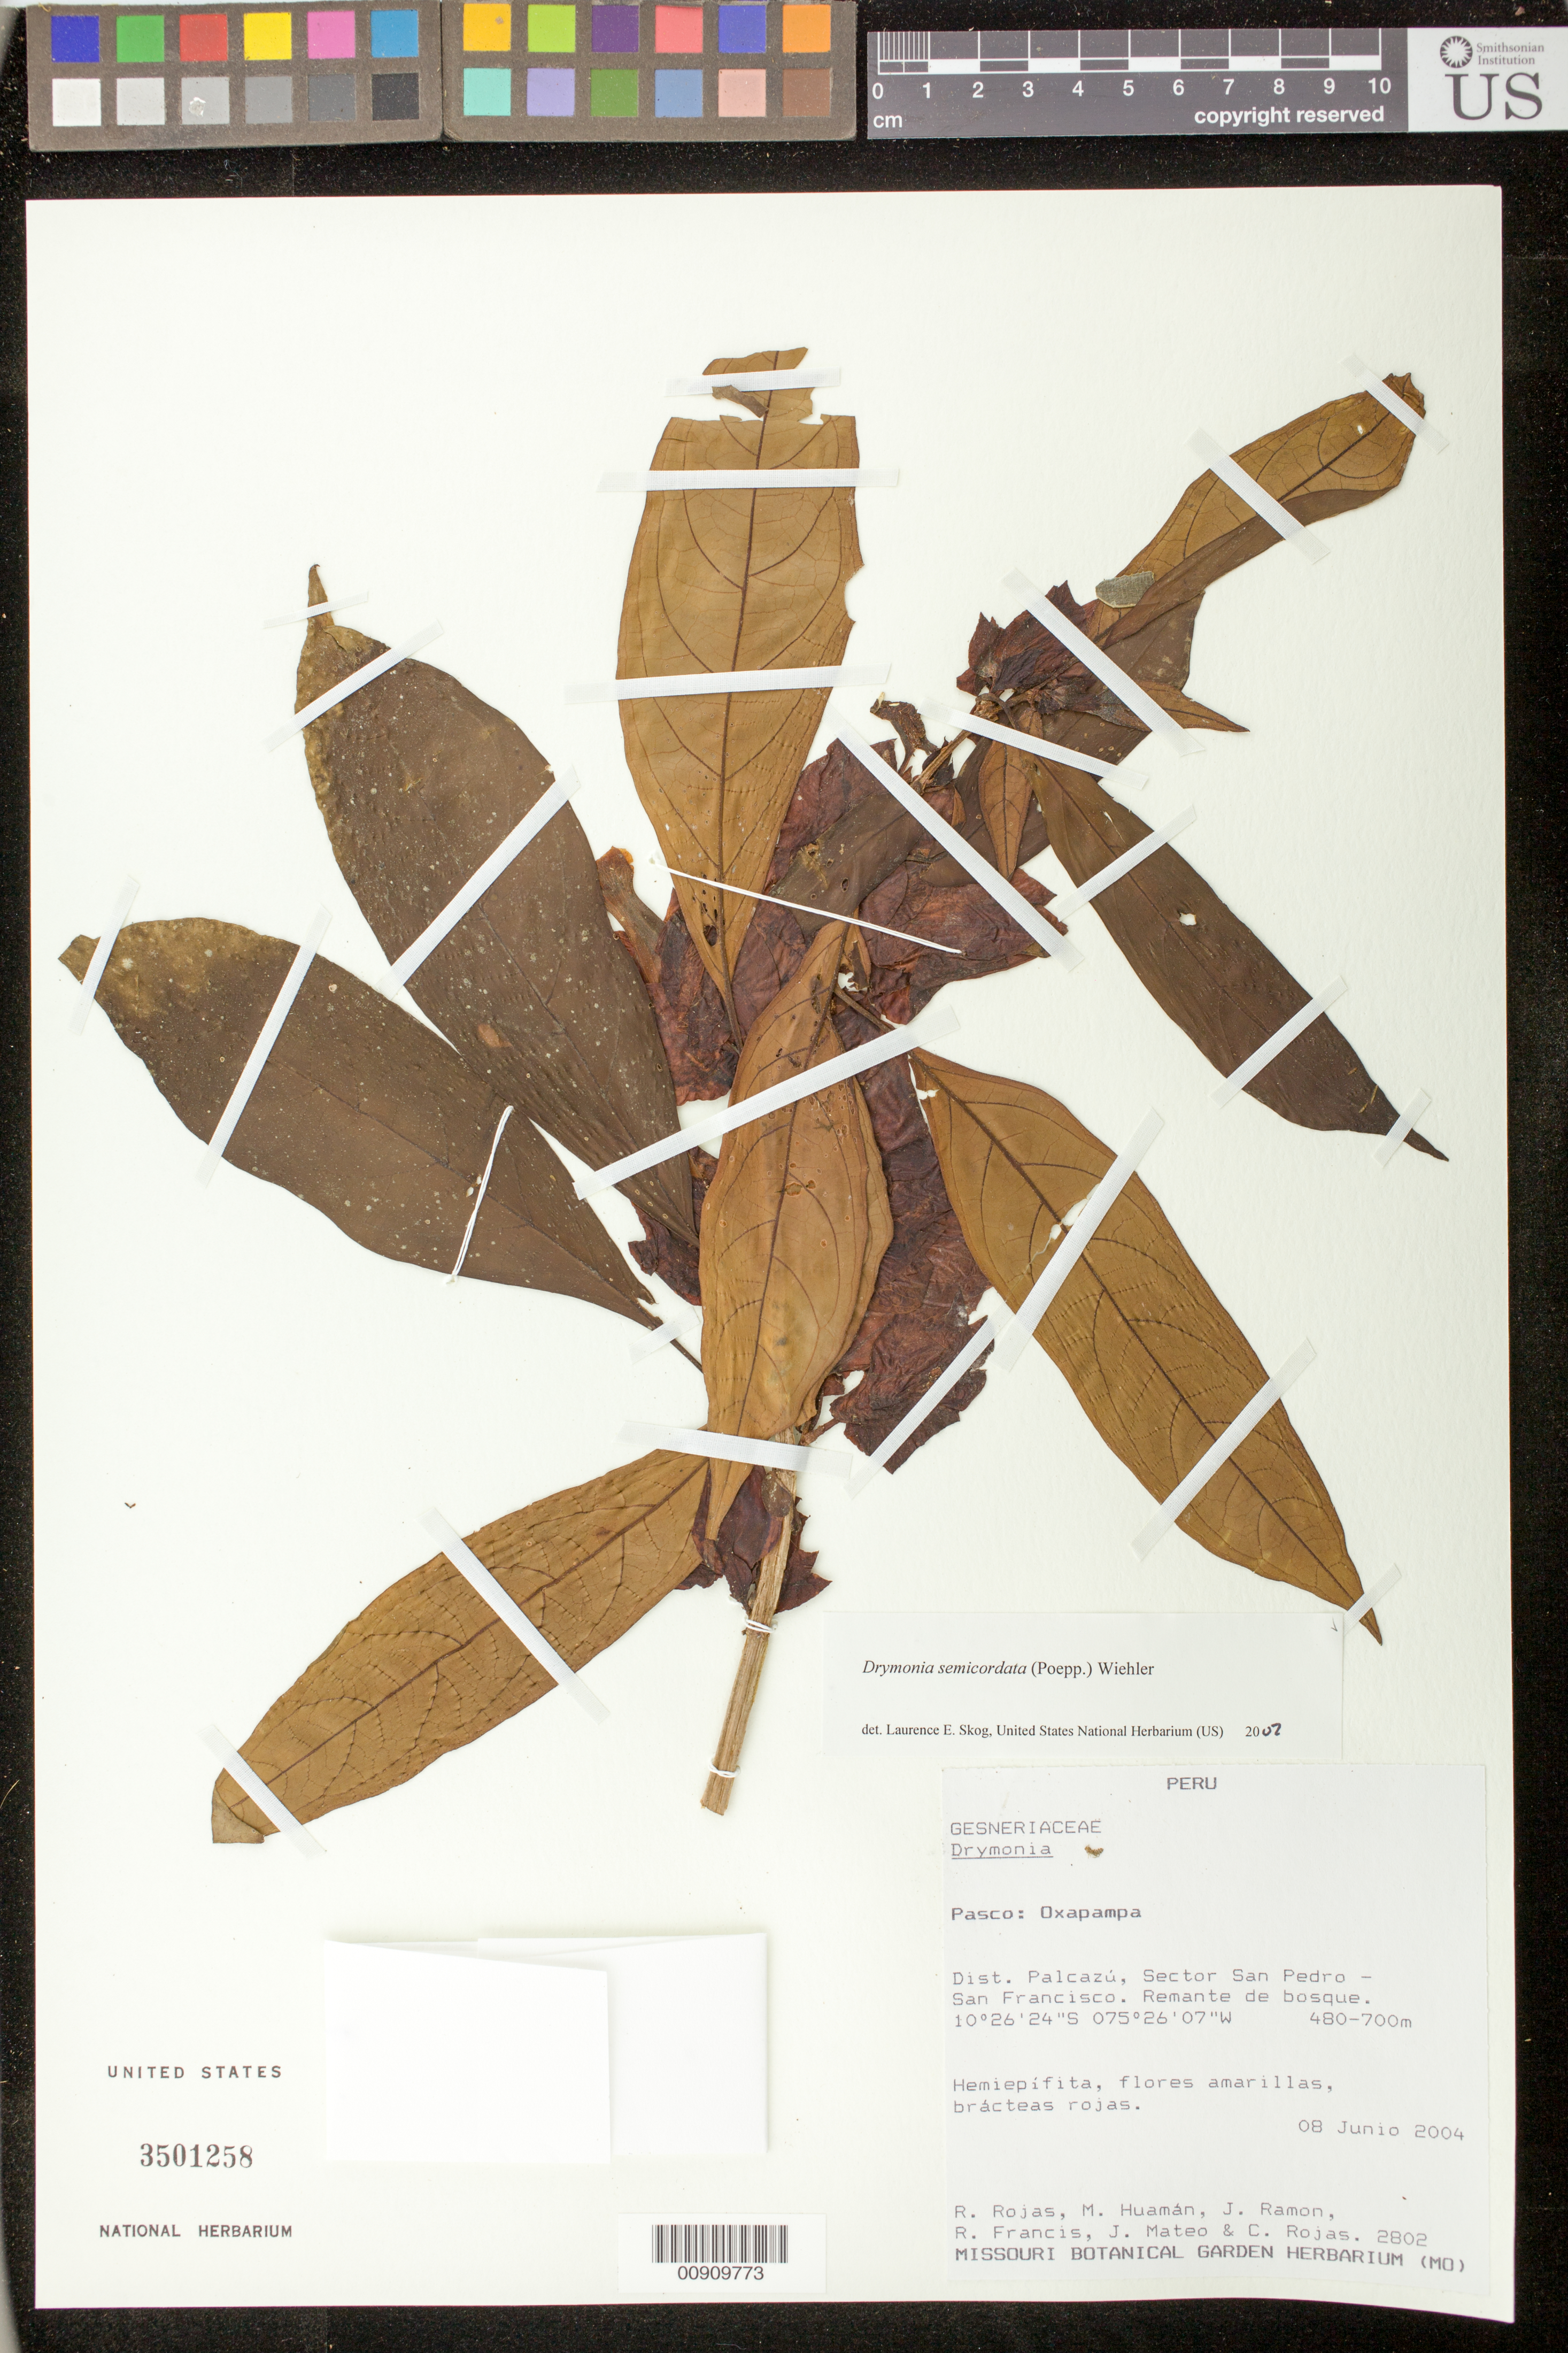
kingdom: Plantae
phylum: Tracheophyta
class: Magnoliopsida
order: Lamiales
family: Gesneriaceae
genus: Drymonia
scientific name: Drymonia semicordata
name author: (Poepp.) Wiehler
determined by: Skog, Laurence E.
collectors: R. Rojas & et al.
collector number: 2802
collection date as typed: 08 Jun 2004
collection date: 2004-06-08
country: Peru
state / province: Pasco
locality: Pasco: Oxapampa. Dist. Palcazú, sector San Pedro-San Francisco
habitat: Remanente de bosque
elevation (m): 480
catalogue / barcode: US 3501258